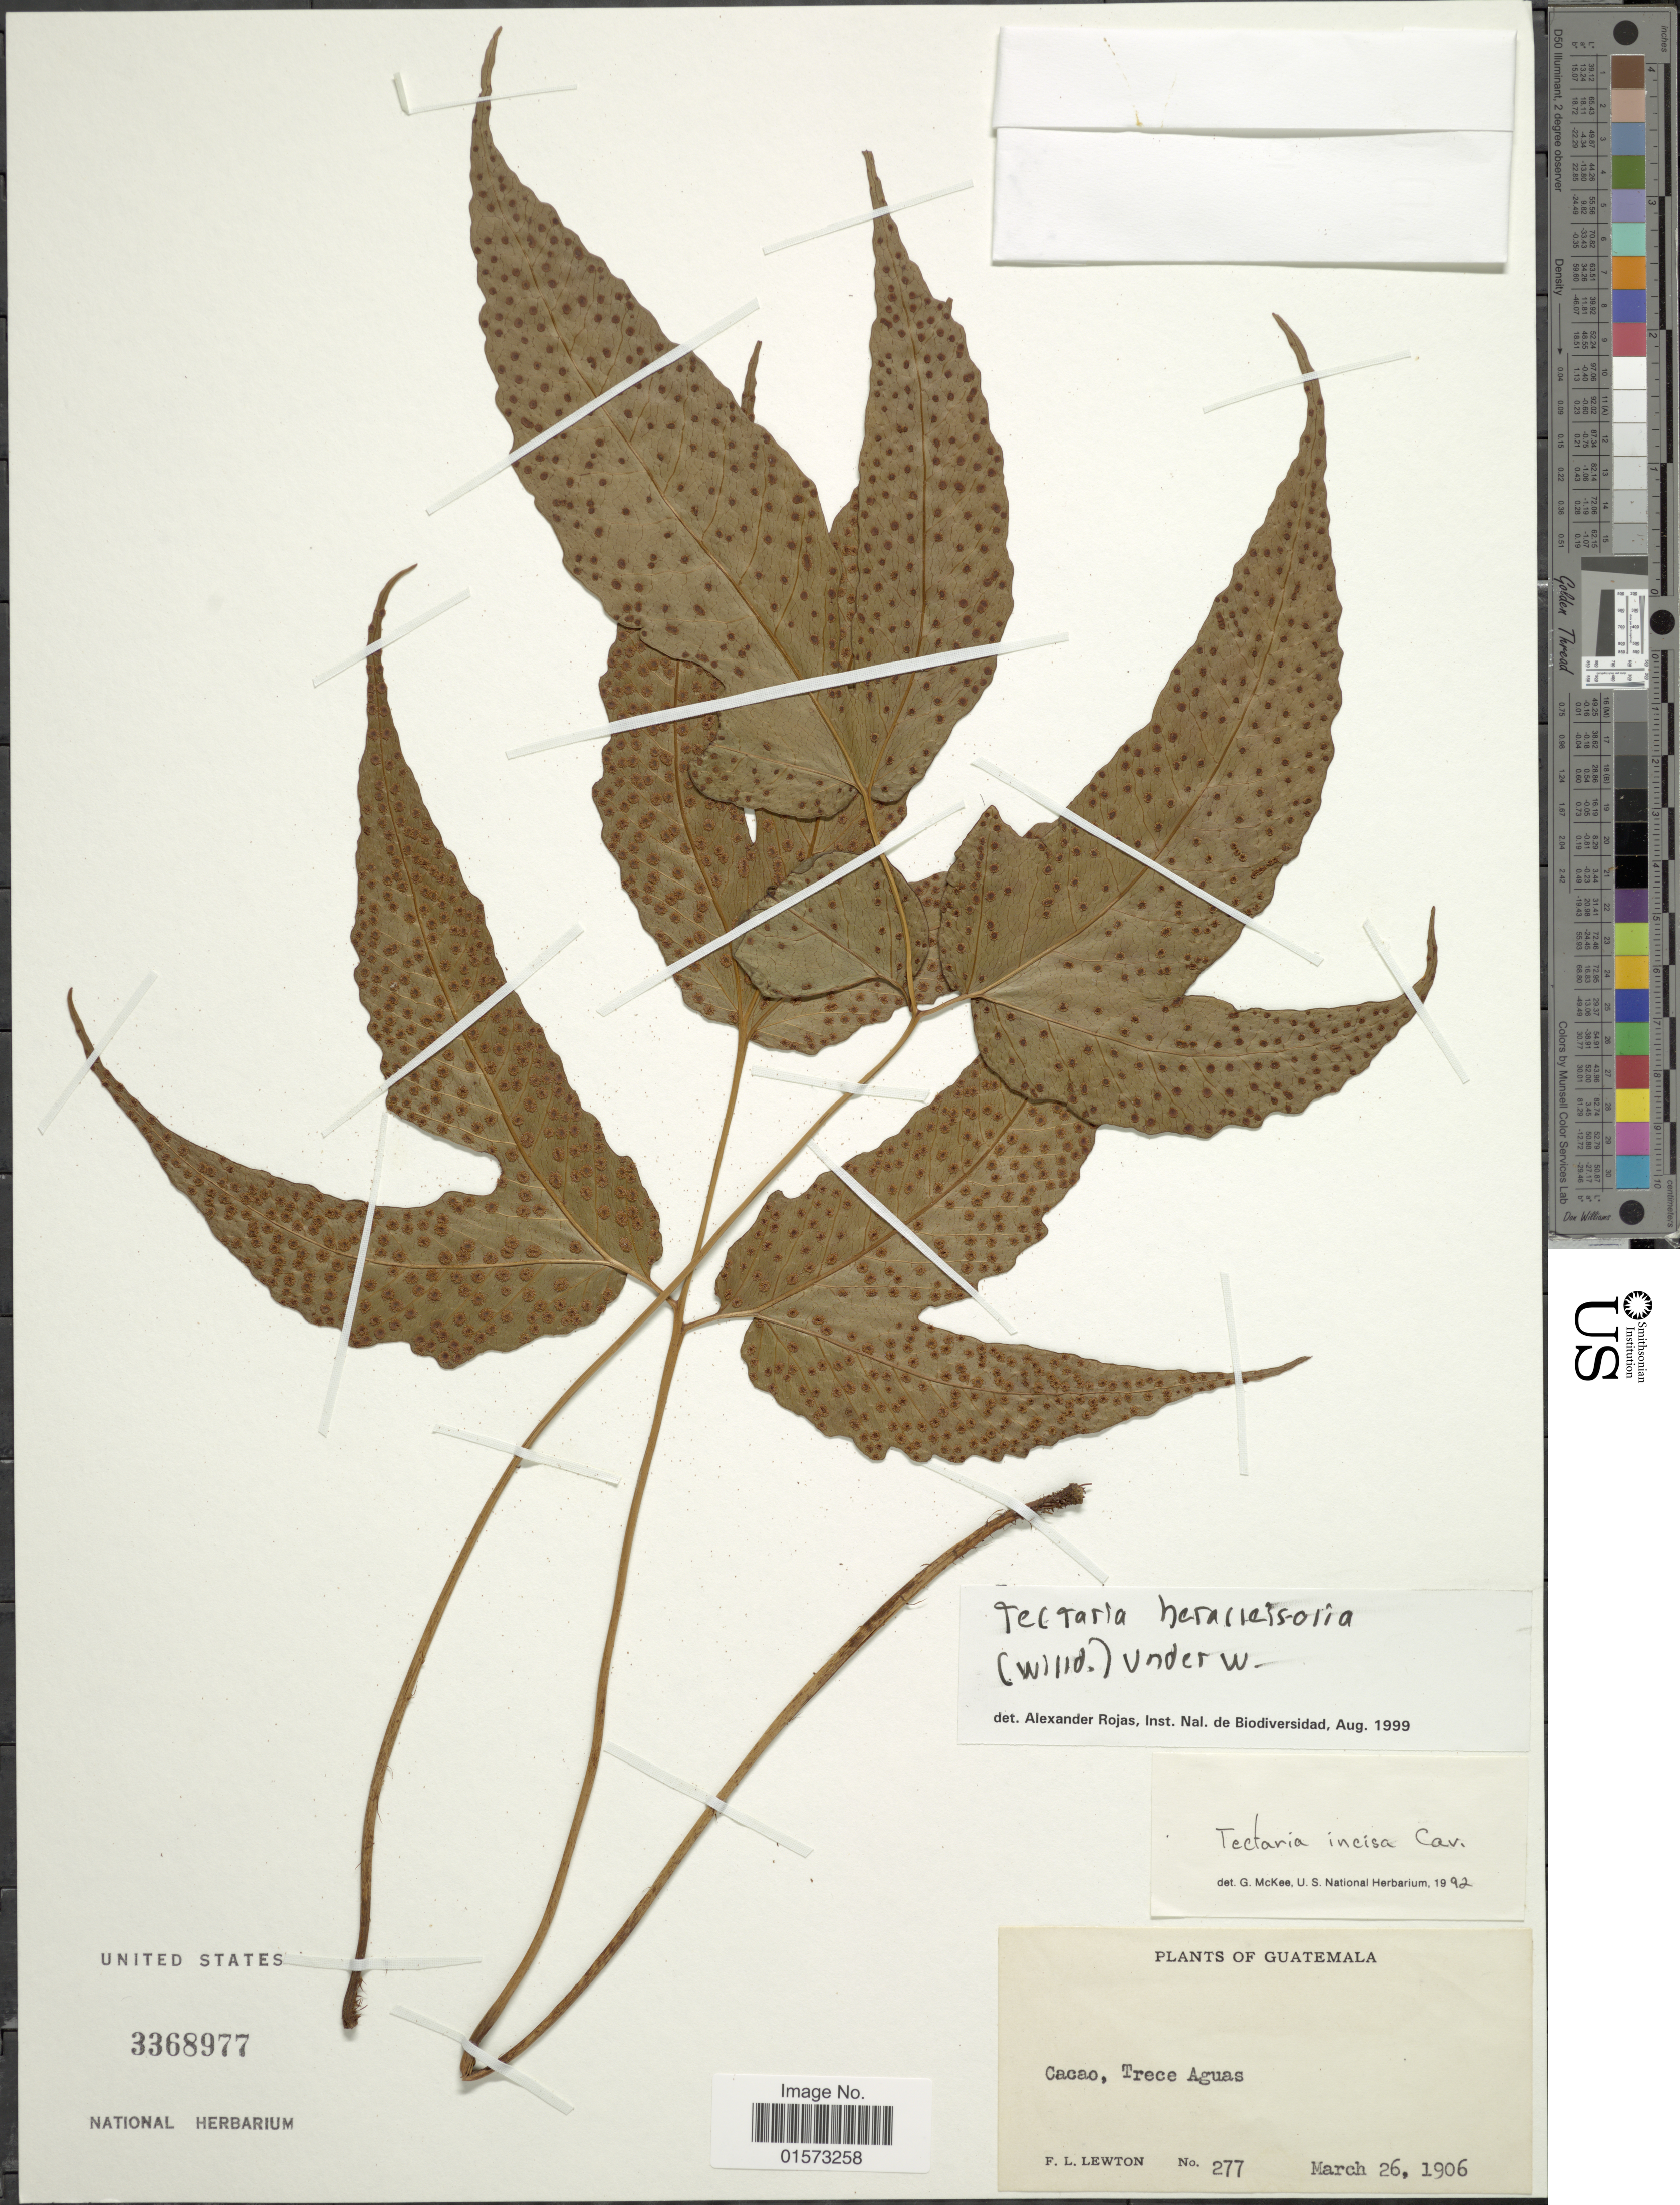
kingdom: Plantae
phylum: Tracheophyta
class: Polypodiopsida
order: Polypodiales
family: Tectariaceae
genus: Tectaria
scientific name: Tectaria heracleifolia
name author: (Willd.) Underw.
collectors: F. L. Lewton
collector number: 277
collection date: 1906-03-26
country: Guatemala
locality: Cacao, Trece Aguas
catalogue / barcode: US 3368977